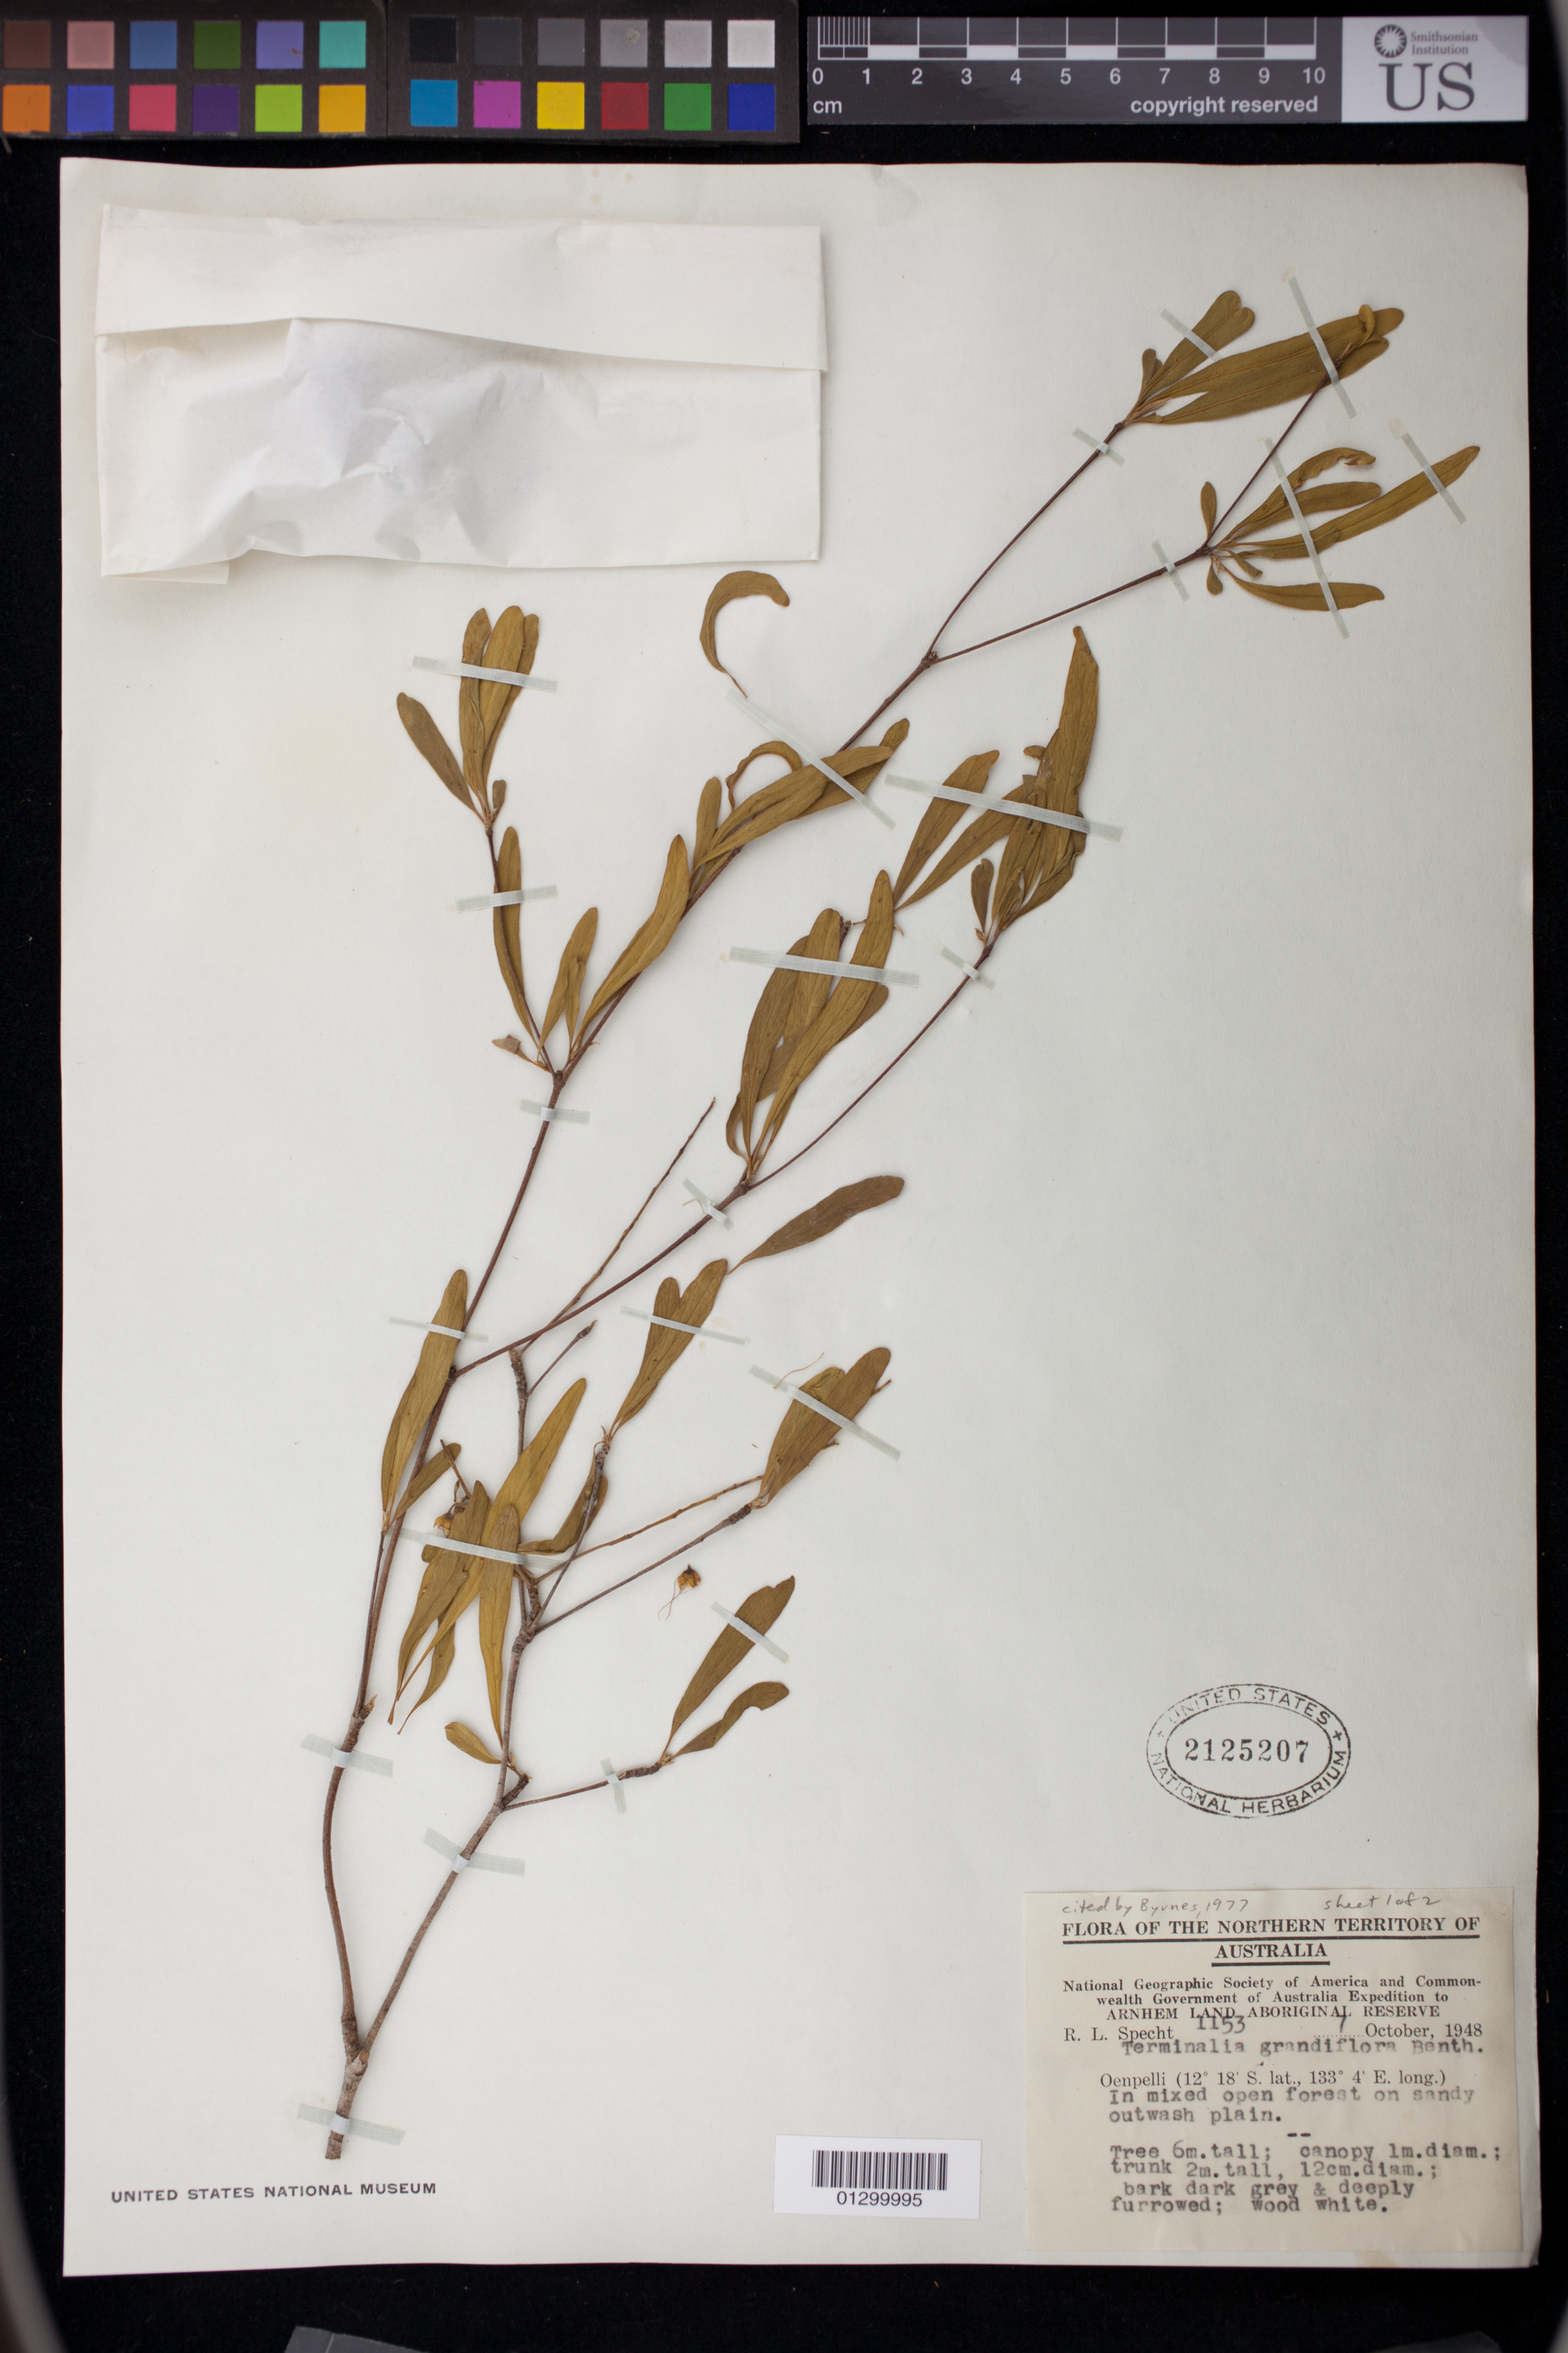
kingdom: Plantae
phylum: Tracheophyta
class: Magnoliopsida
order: Myrtales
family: Combretaceae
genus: Terminalia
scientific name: Terminalia grandiflora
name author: Benth.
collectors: R. L. Specht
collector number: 1153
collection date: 1948-10-07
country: Australia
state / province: Northern Territory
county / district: West Arnhem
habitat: In mixed open forest on sandy outwash plain.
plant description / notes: Tree 6 m. tall; canopy 1 m. diam.; trunk 2 m. tall, 12 cm. diam.; bark grey and deeply furrowed; wood white.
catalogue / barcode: US 2125207